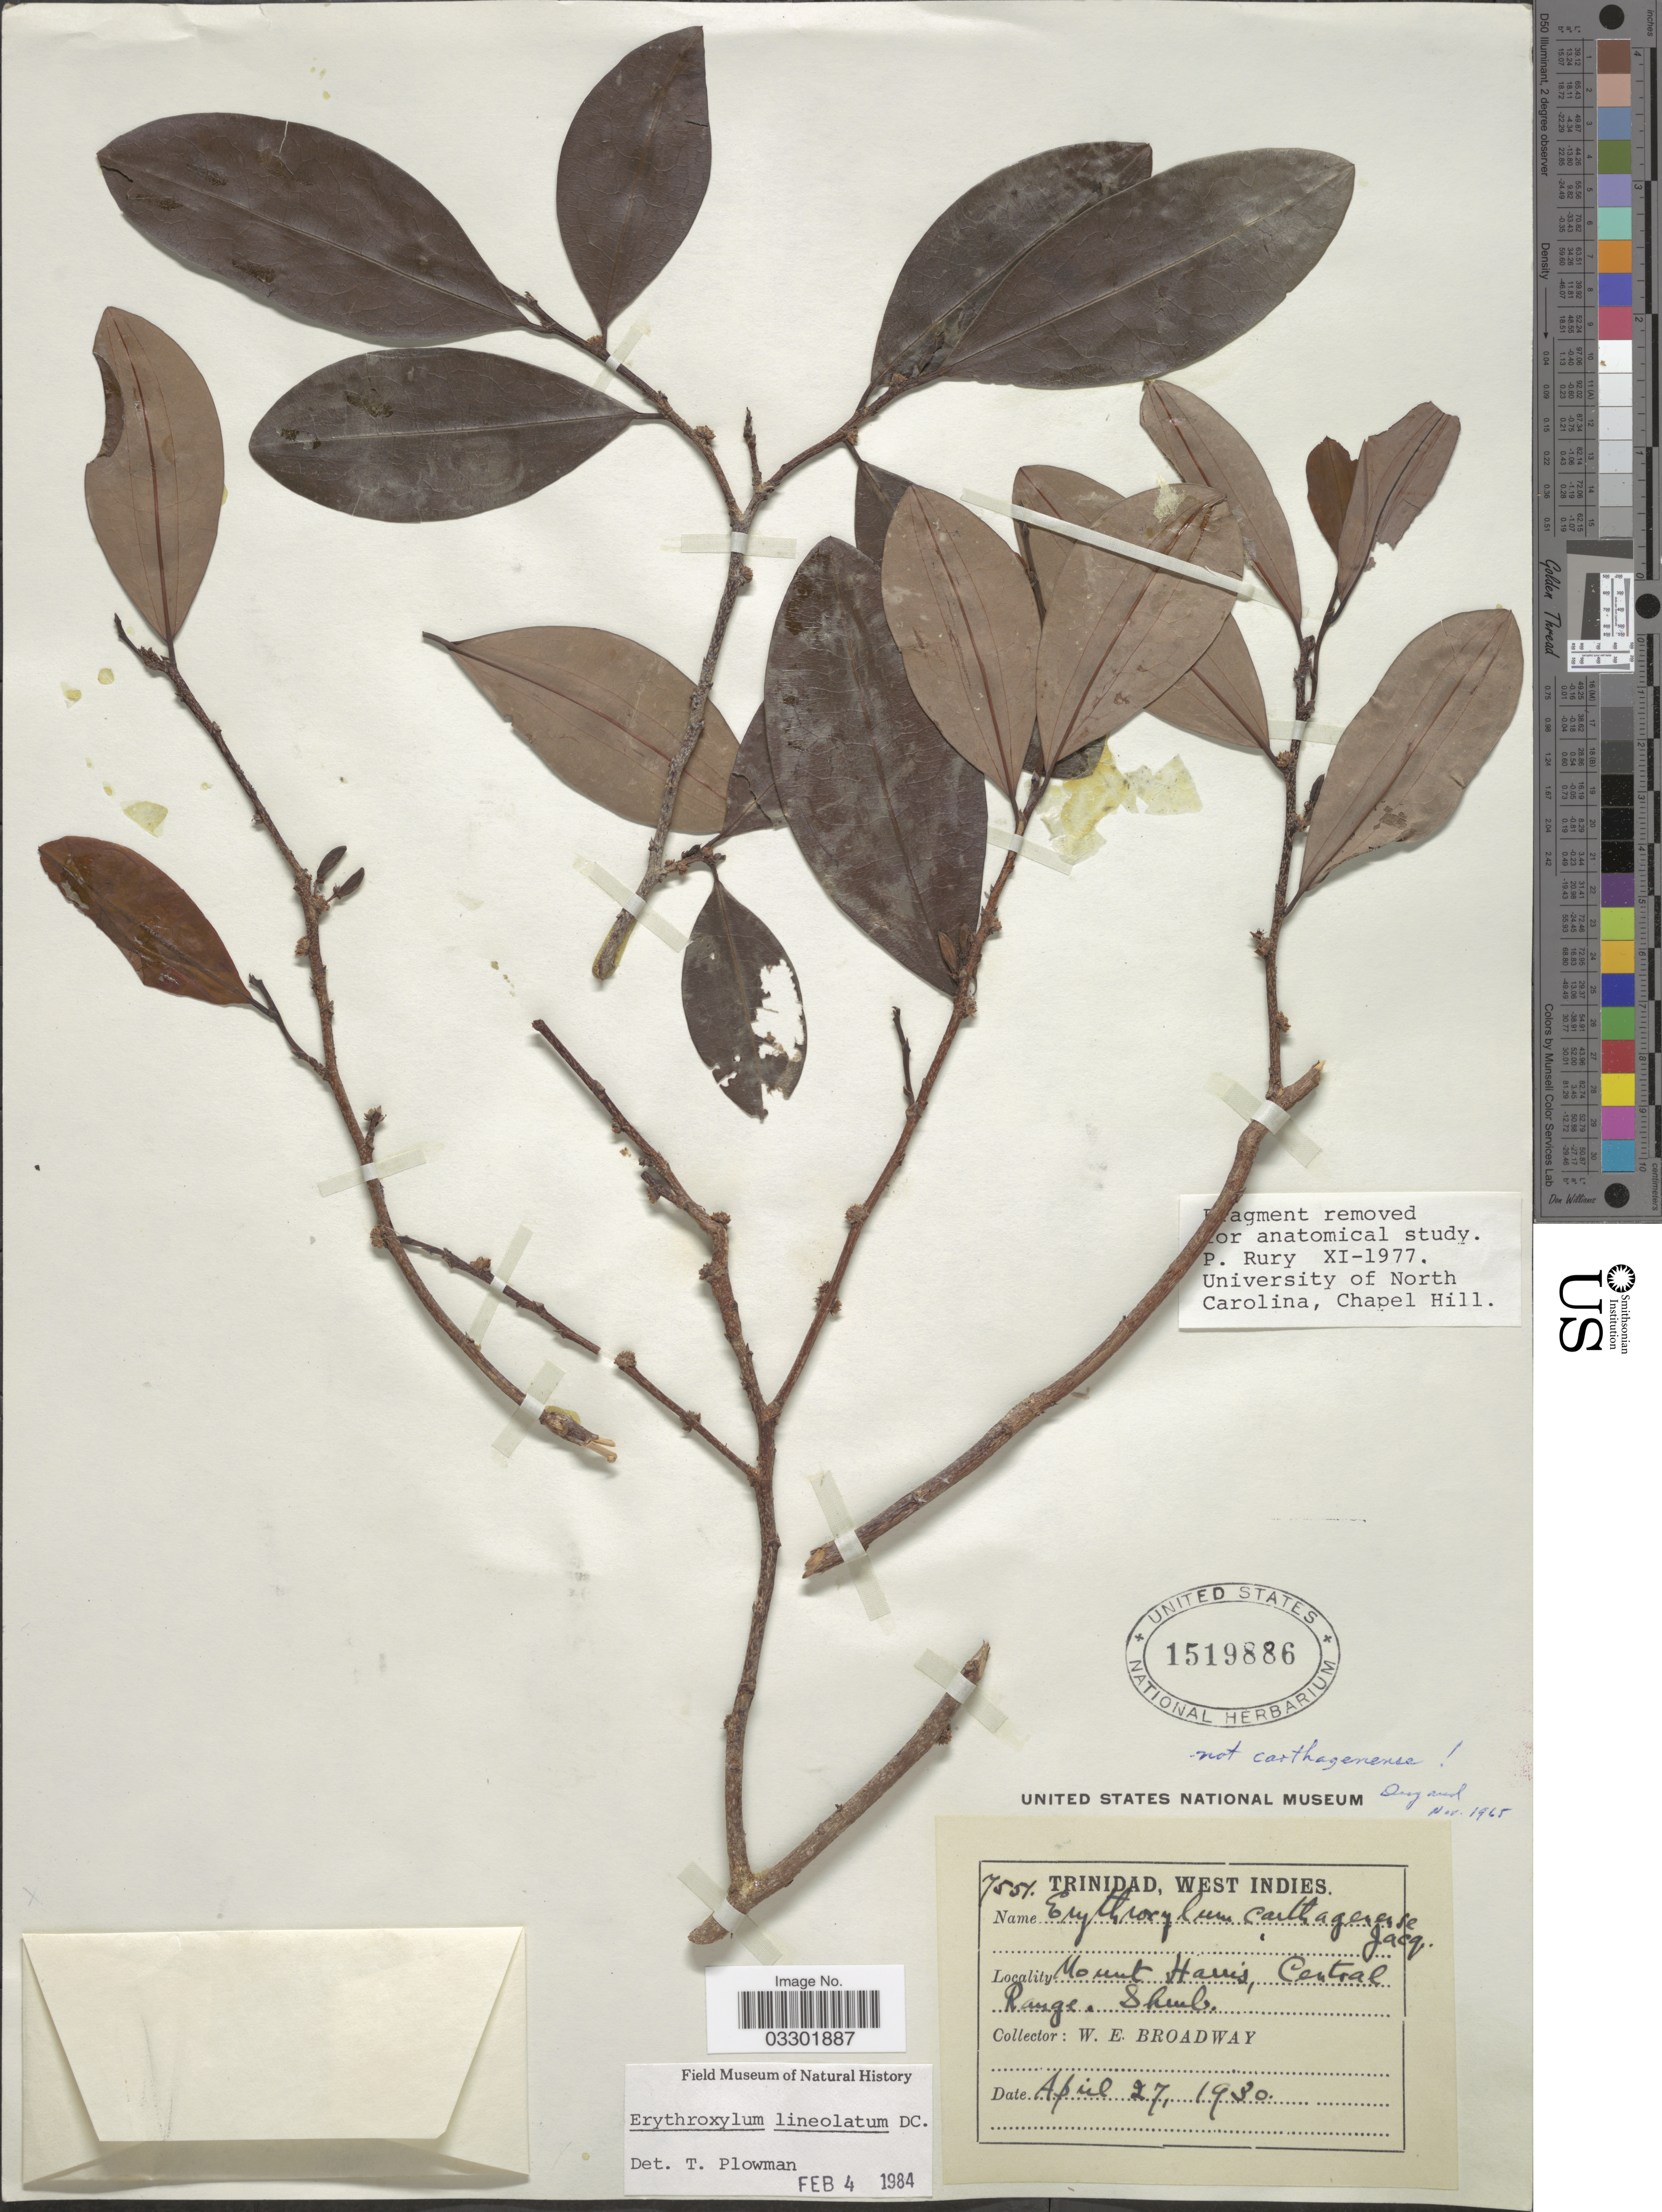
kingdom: Plantae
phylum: Tracheophyta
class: Magnoliopsida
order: Malpighiales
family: Erythroxylaceae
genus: Erythroxylum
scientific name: Erythroxylum lineolatum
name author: DC.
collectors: W. E. Broadway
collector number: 7551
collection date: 1930-04-27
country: Trinidad and Tobago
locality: Trinidad, West Indies. Mount Harris, Central Range.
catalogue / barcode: US 1519886